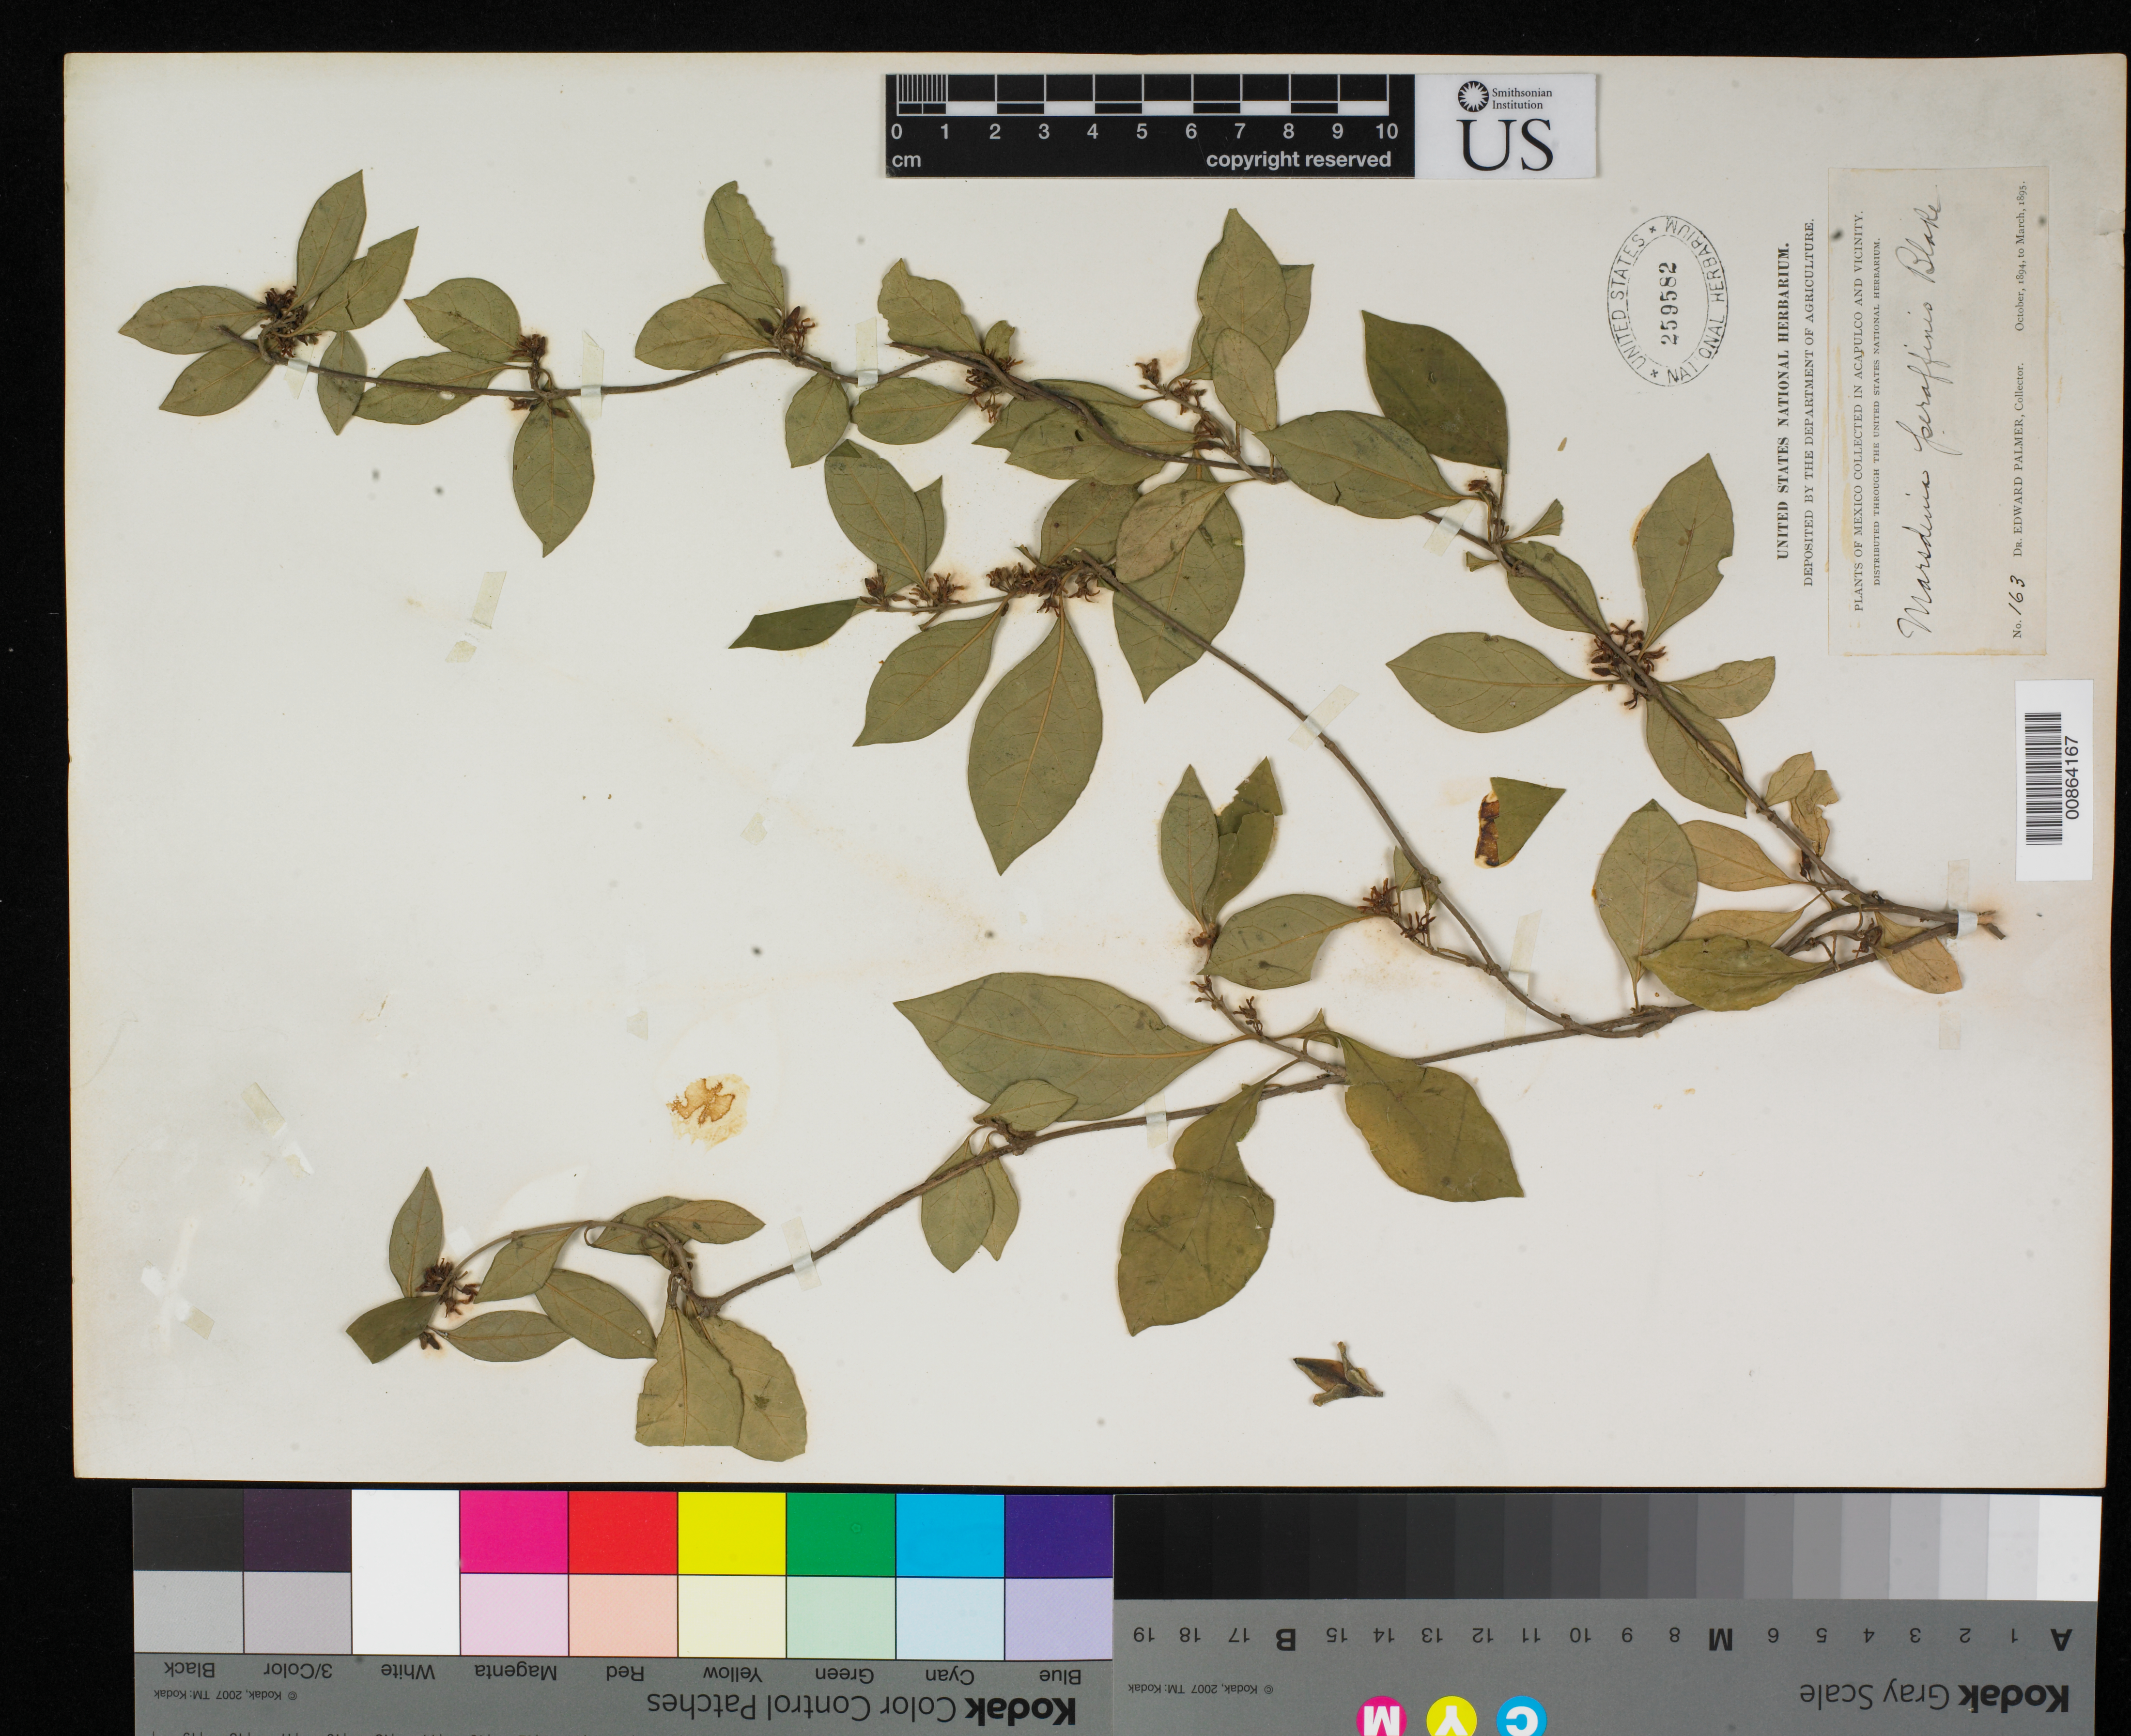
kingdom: Plantae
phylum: Tracheophyta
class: Magnoliopsida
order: Gentianales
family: Apocynaceae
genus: Marsdenia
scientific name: Marsdenia propinqua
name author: Hemsl.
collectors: E. Palmer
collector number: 427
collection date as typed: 01 May 1907 to 13 Jun 1907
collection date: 1907-05-01/1907-06-13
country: Mexico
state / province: Tamaulipas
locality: Vicinity of Victoria.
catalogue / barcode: US 572655